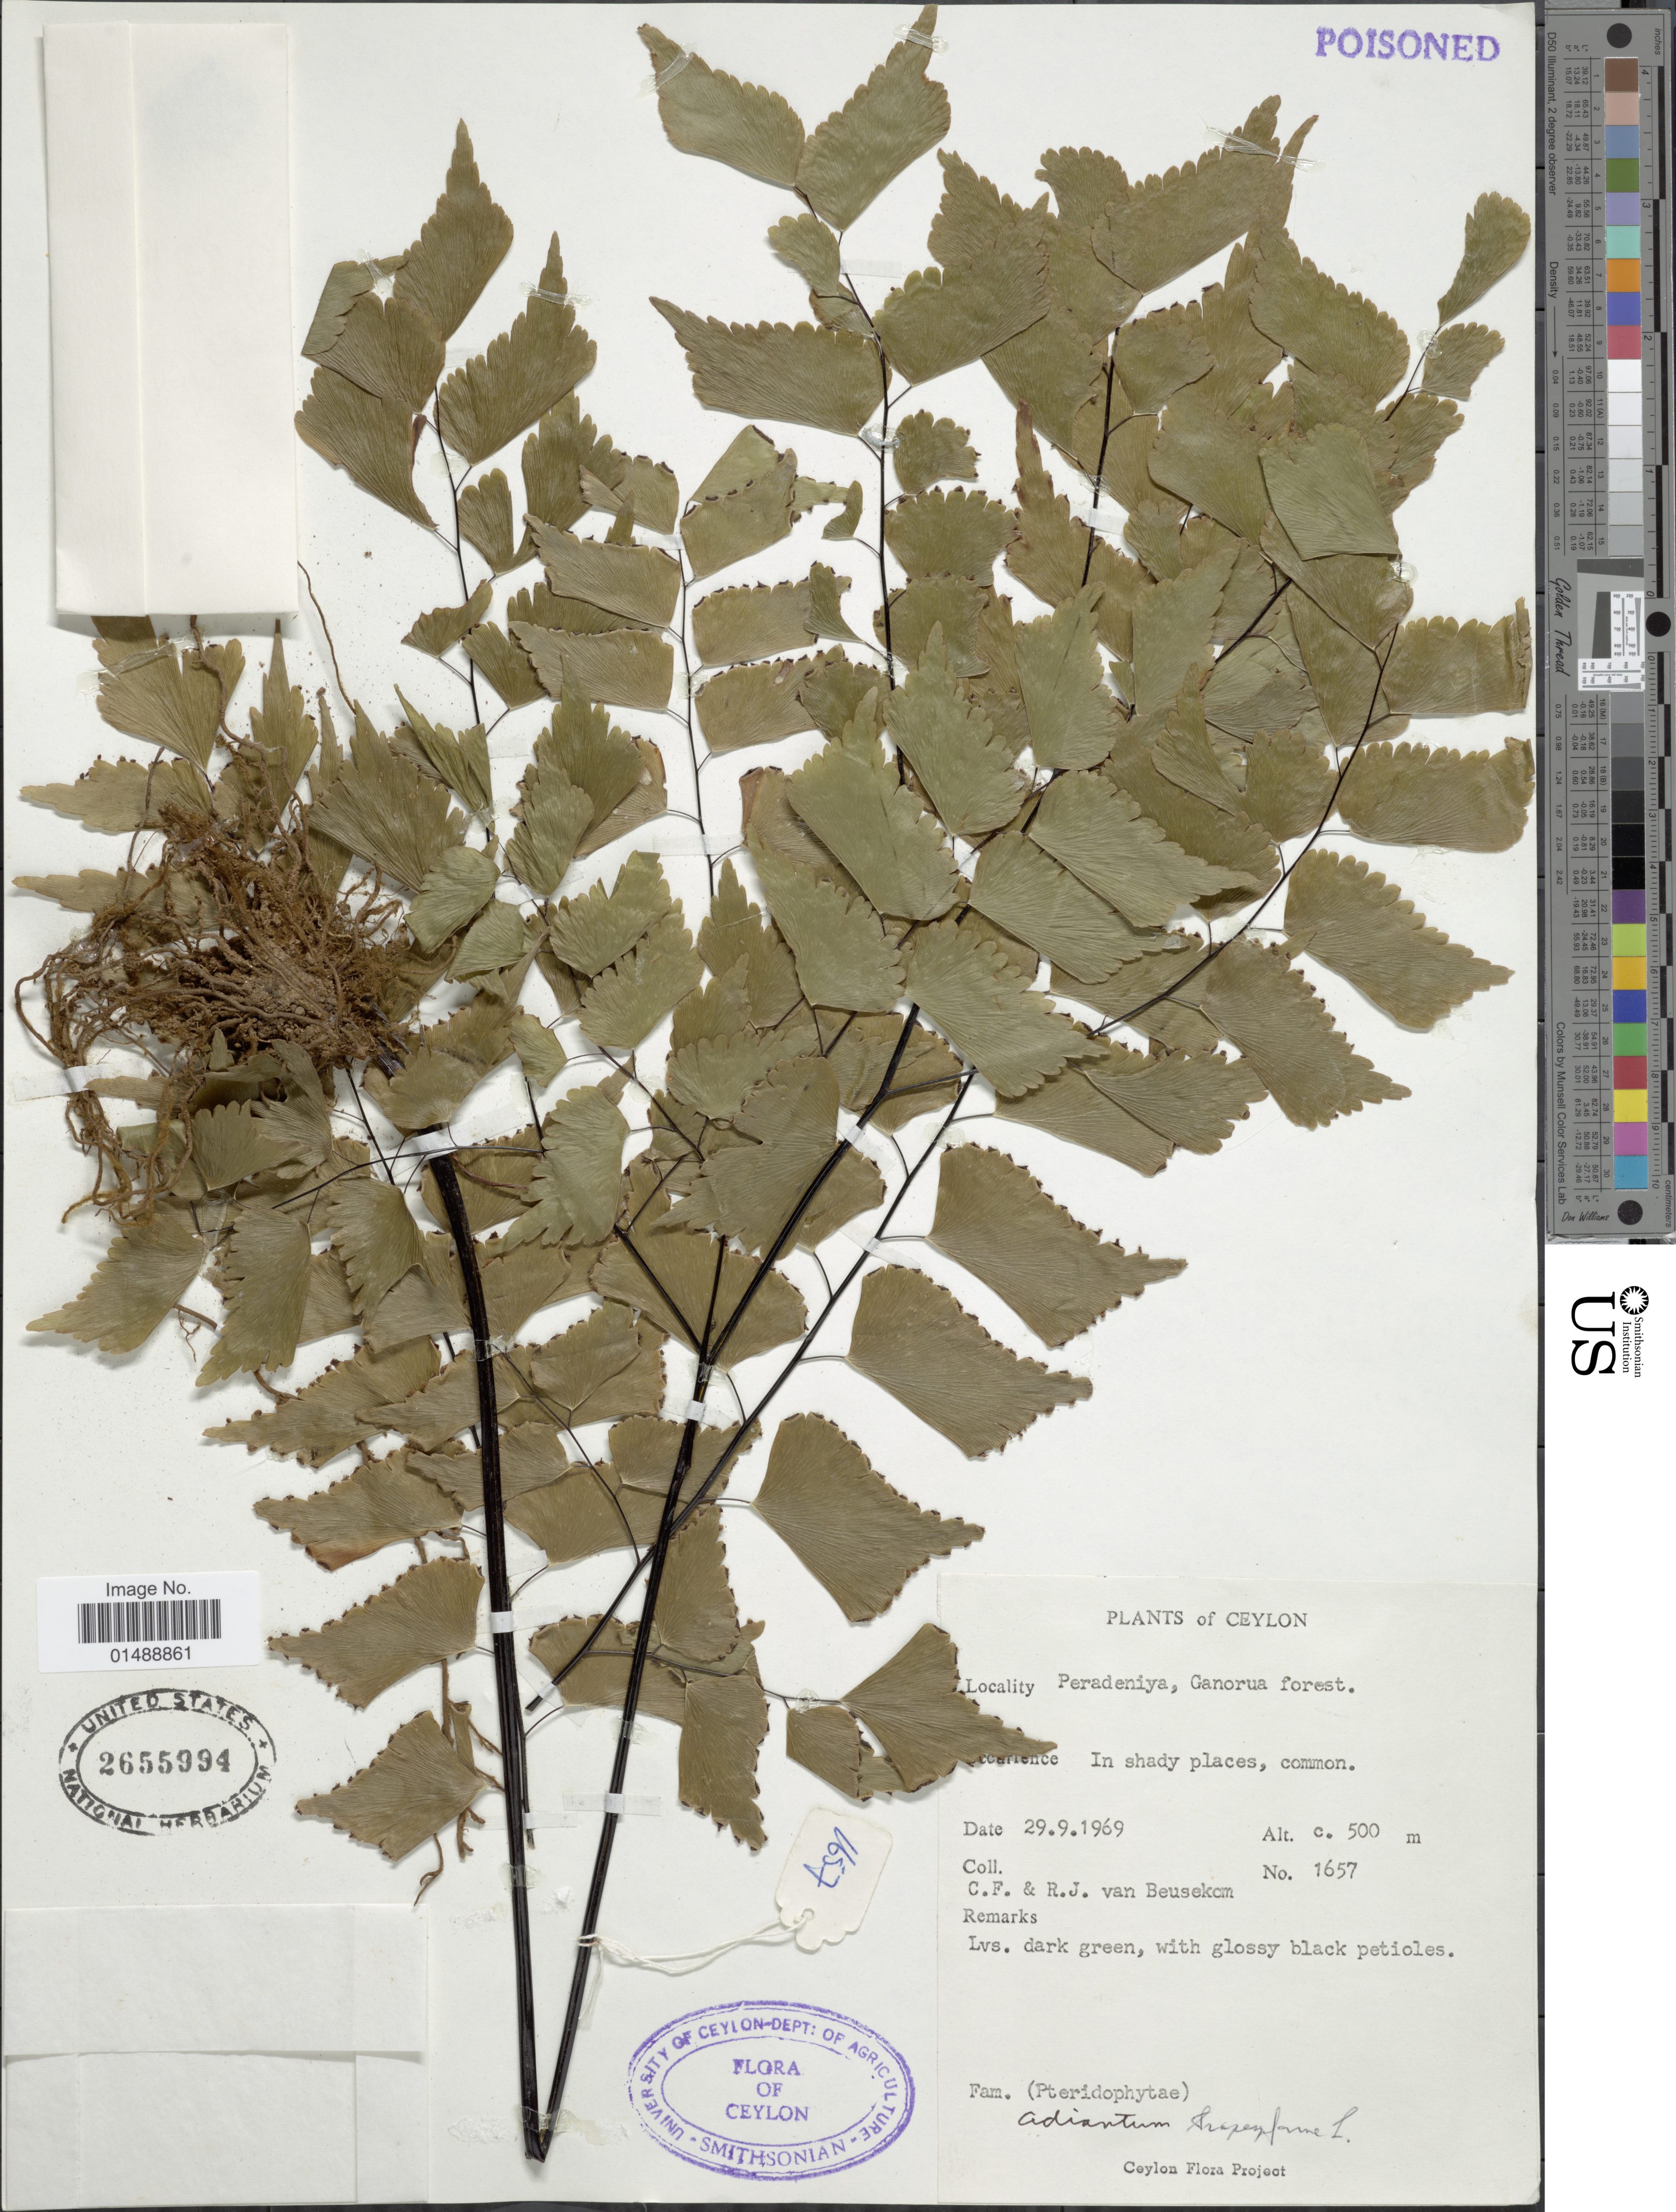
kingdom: Plantae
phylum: Tracheophyta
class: Polypodiopsida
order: Polypodiales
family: Pteridaceae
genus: Adiantum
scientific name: Adiantum trapeziforme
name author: L.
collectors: C. F. Beusekom & R. Beusekom-Osinga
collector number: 1657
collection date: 1969-09-29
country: Sri Lanka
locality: Ceylon, Peradeniya, Ganorua forest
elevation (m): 500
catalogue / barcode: US 2655994